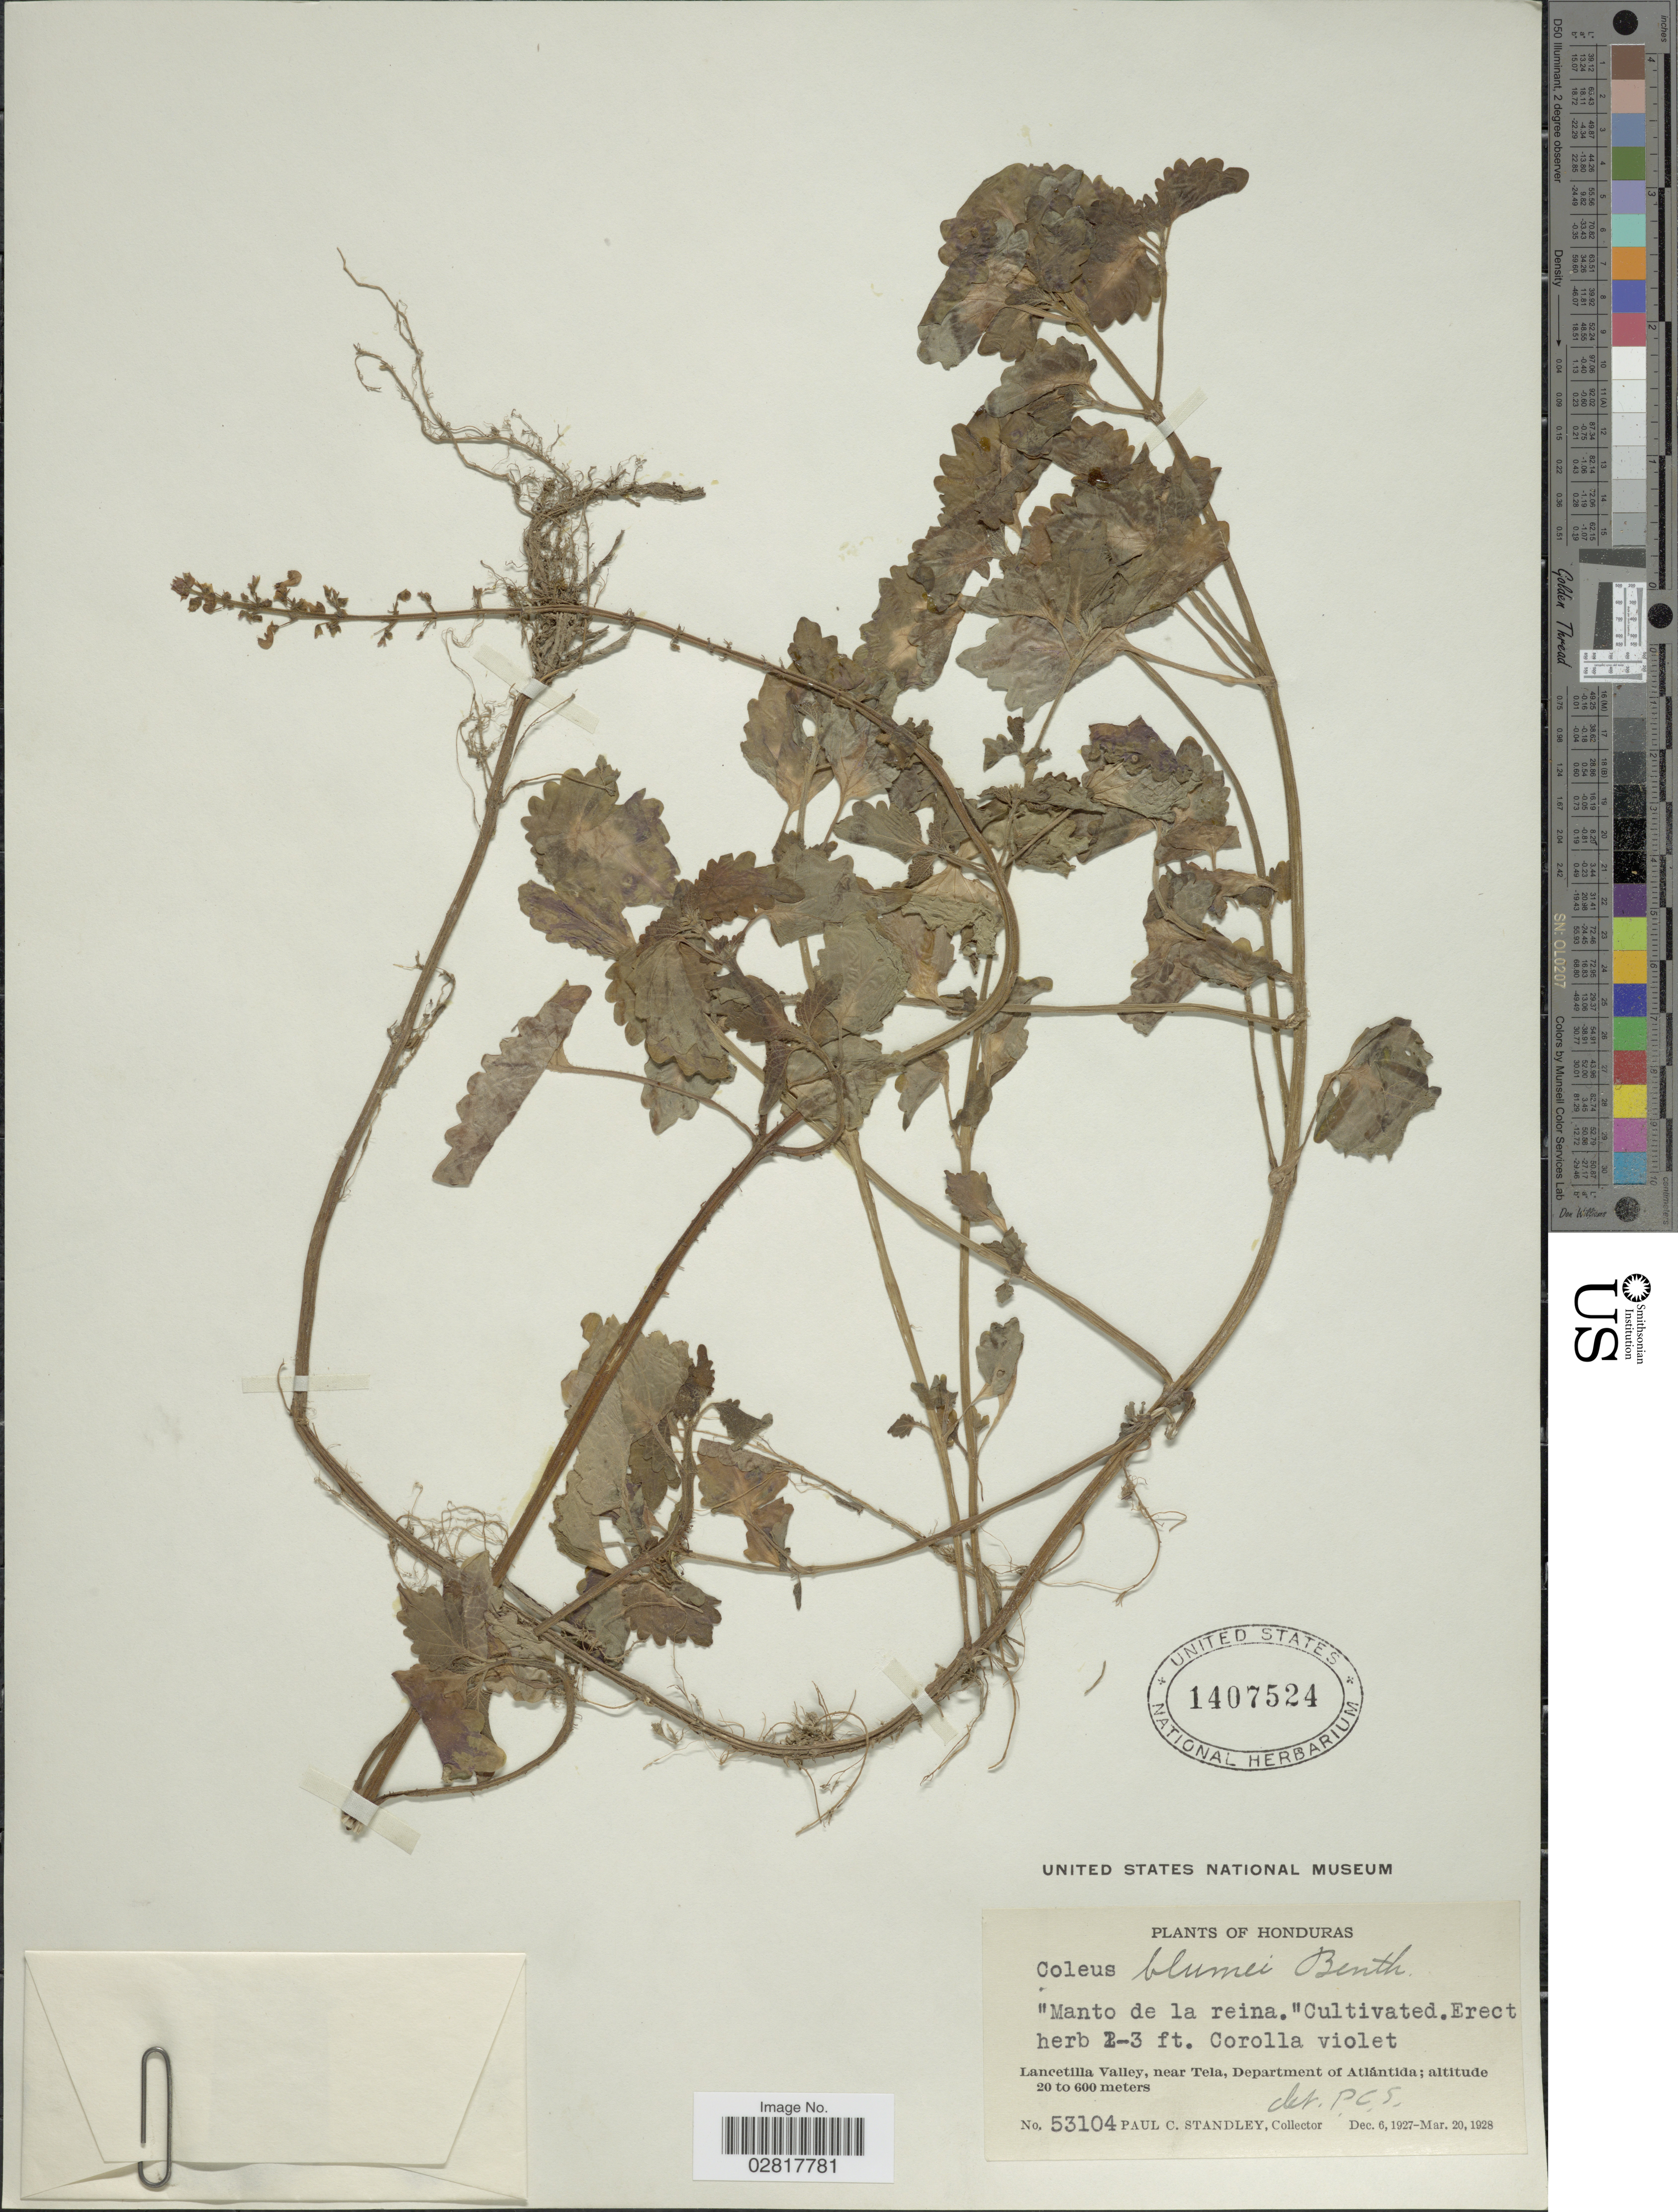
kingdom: Plantae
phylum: Tracheophyta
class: Magnoliopsida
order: Lamiales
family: Lamiaceae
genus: Plectranthus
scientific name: Plectranthus scutellarioides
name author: (L.) R. Br.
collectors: P. C. Standley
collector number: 53104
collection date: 1927-12-06/1928-03-20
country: Honduras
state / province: Atlántida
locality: Lancetilla Valley, near Tela, Department of Atlántida.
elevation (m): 20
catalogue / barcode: US 1407524